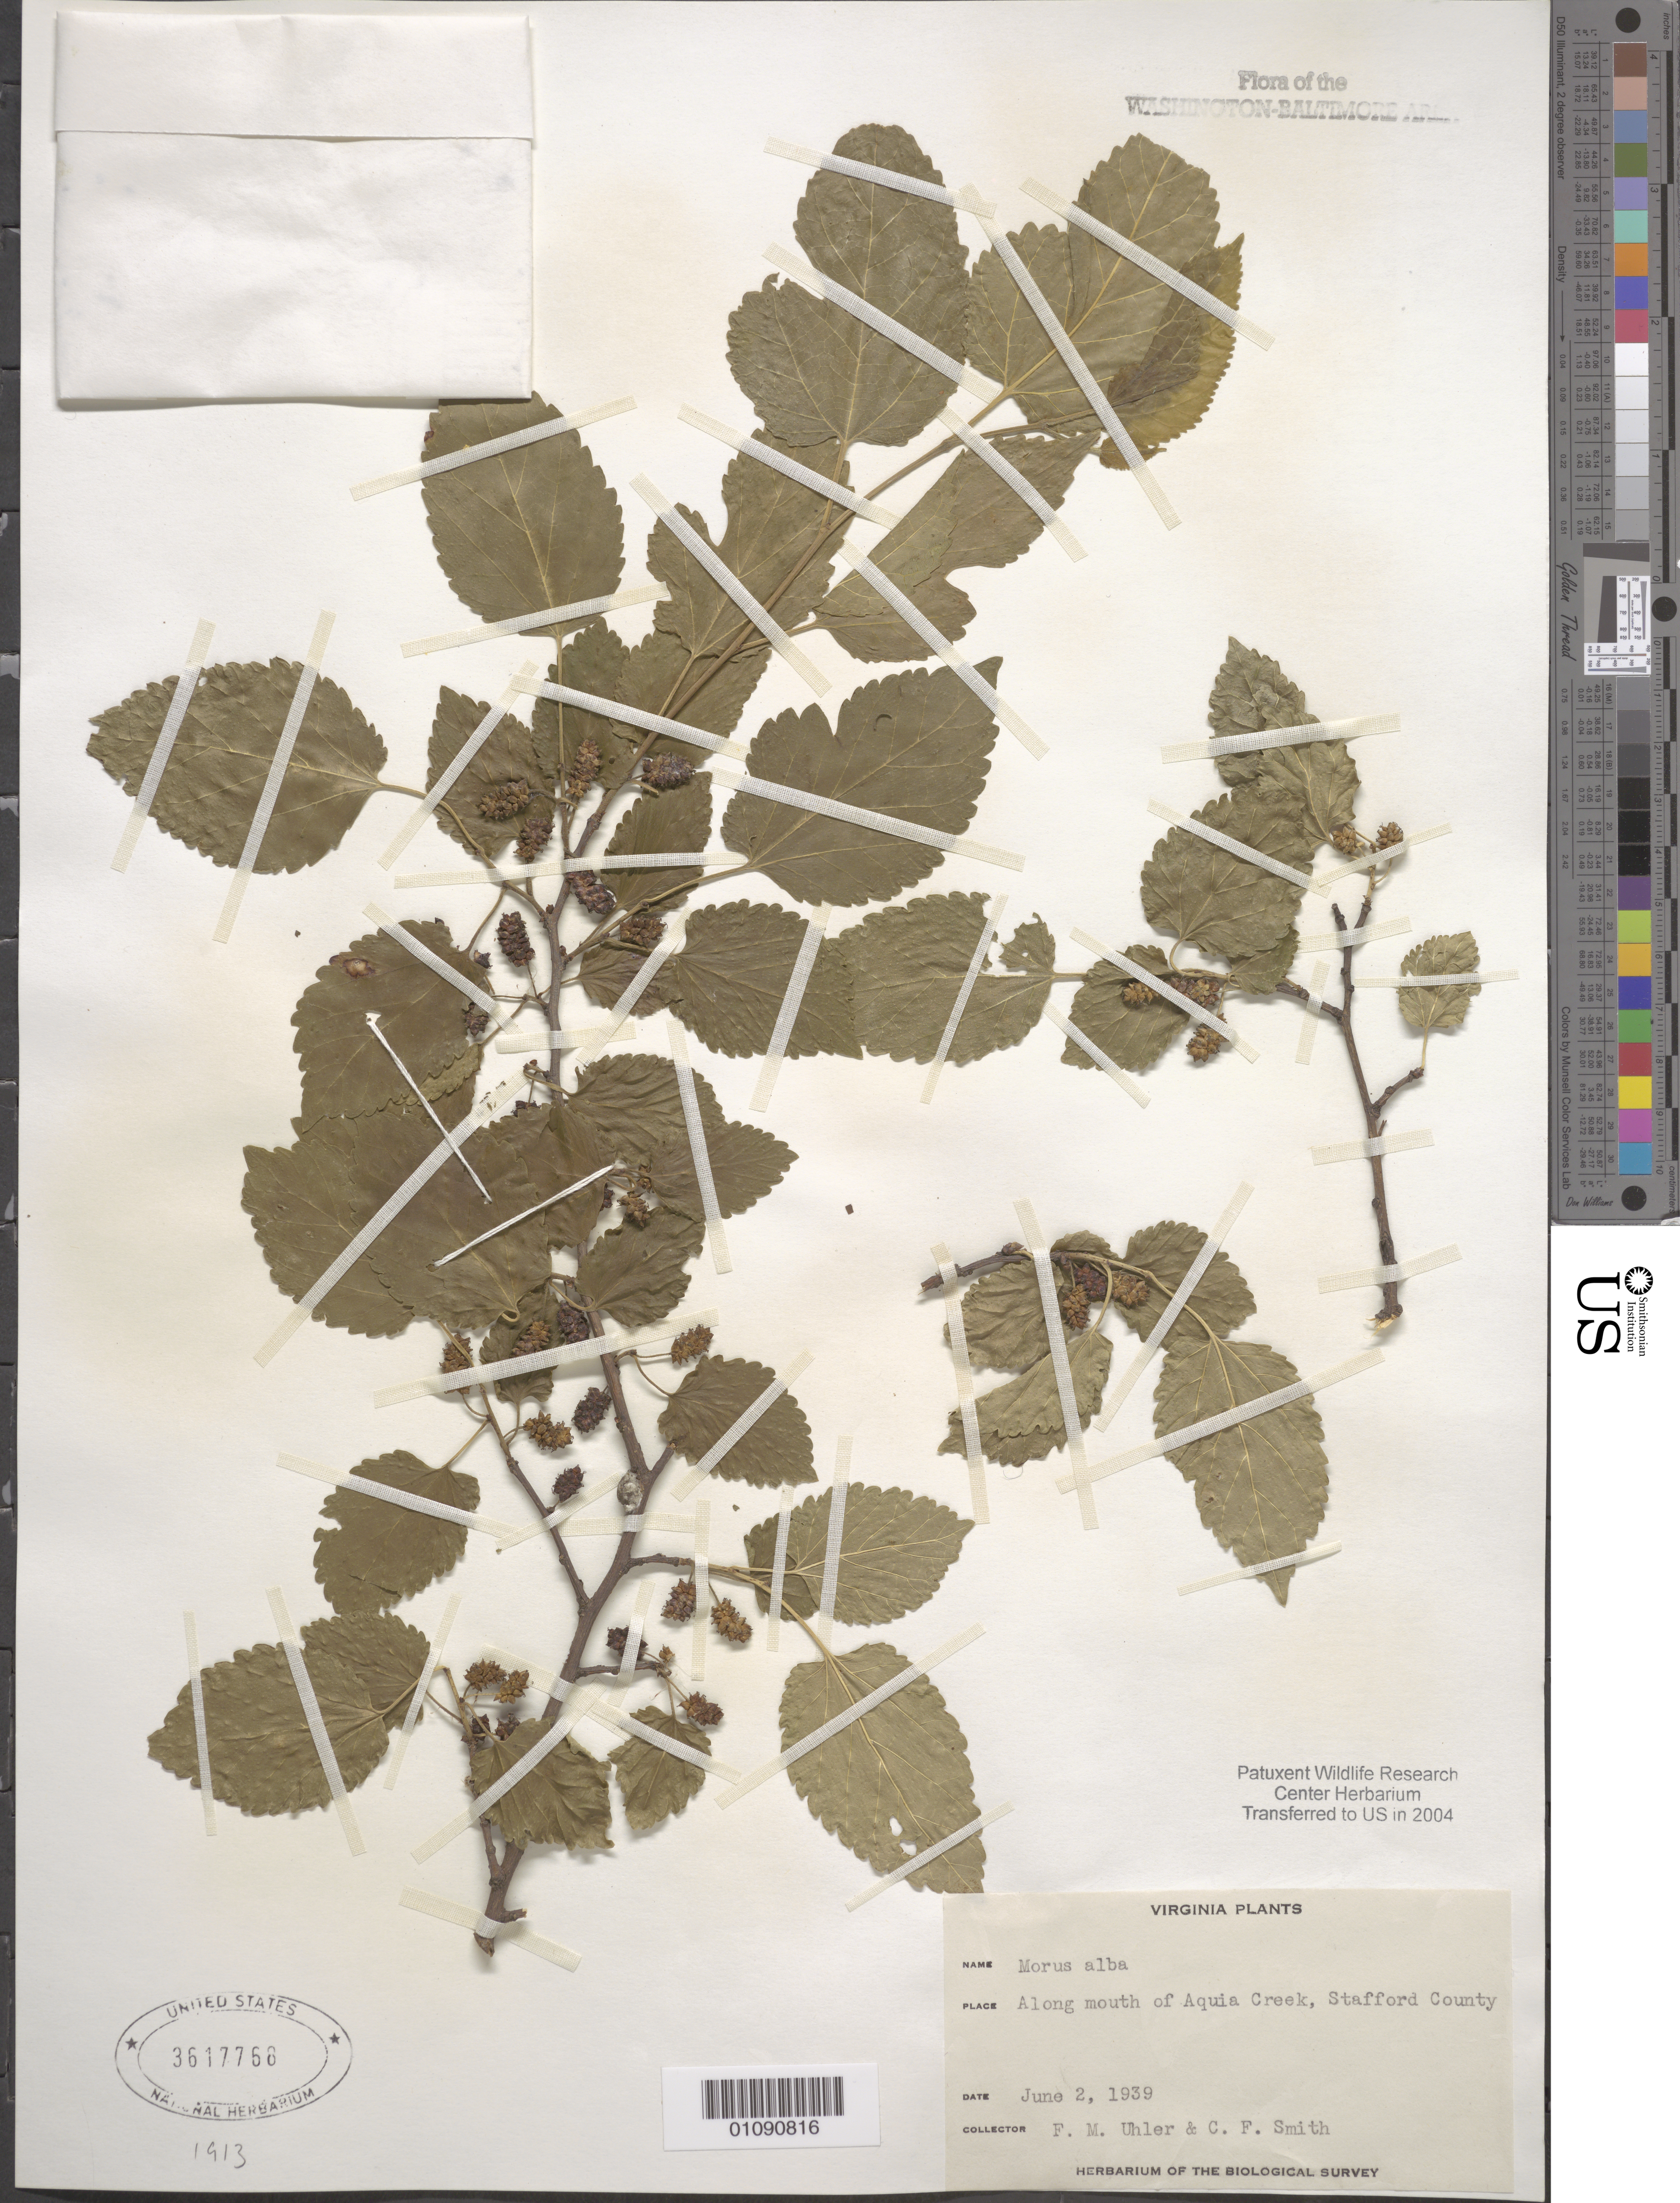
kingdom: Plantae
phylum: Tracheophyta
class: Magnoliopsida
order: Rosales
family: Moraceae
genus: Morus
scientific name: Morus alba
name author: L.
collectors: F. M. Uhler & C. F. Smith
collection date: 1939-06-02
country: United States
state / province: Virginia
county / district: Stafford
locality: Along mouth of Aquia Creek.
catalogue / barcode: US 3617766